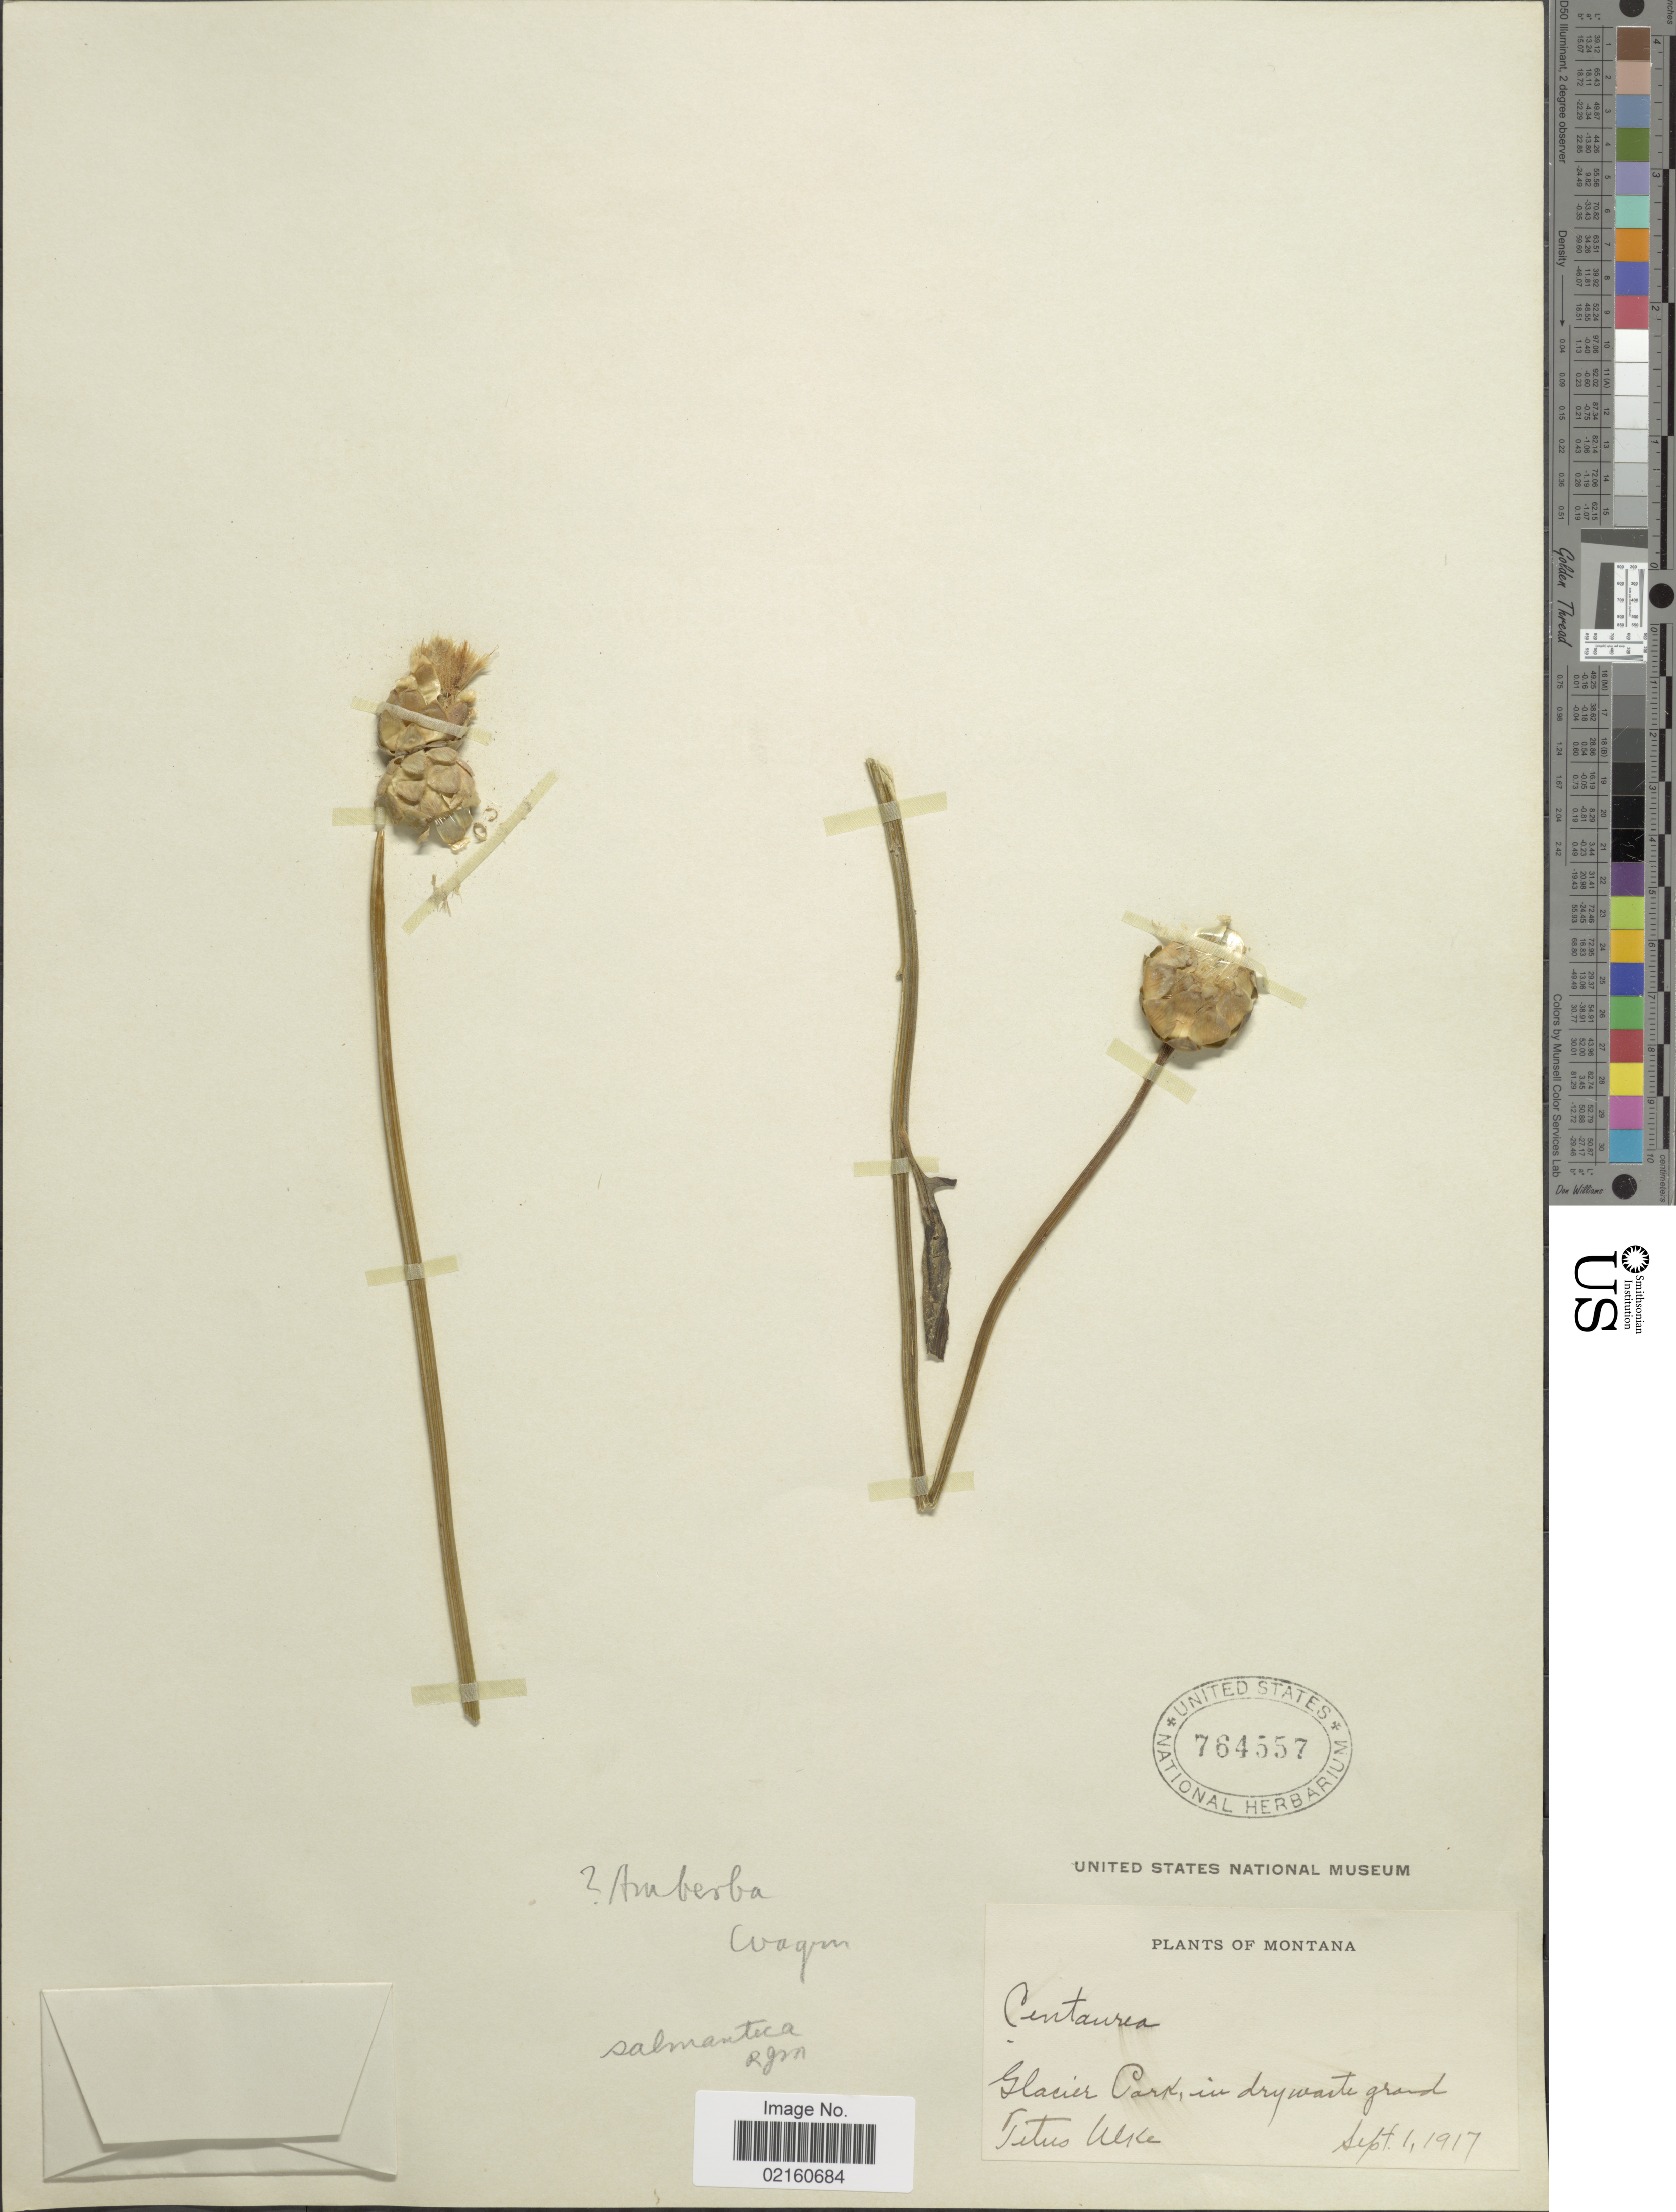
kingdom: Plantae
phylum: Tracheophyta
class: Magnoliopsida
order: Asterales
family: Asteraceae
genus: Centaurea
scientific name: Centaurea sp.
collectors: T. Ulke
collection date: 1917-09-01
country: United States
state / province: Montana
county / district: Glacier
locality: Glacier Park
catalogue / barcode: US 764557